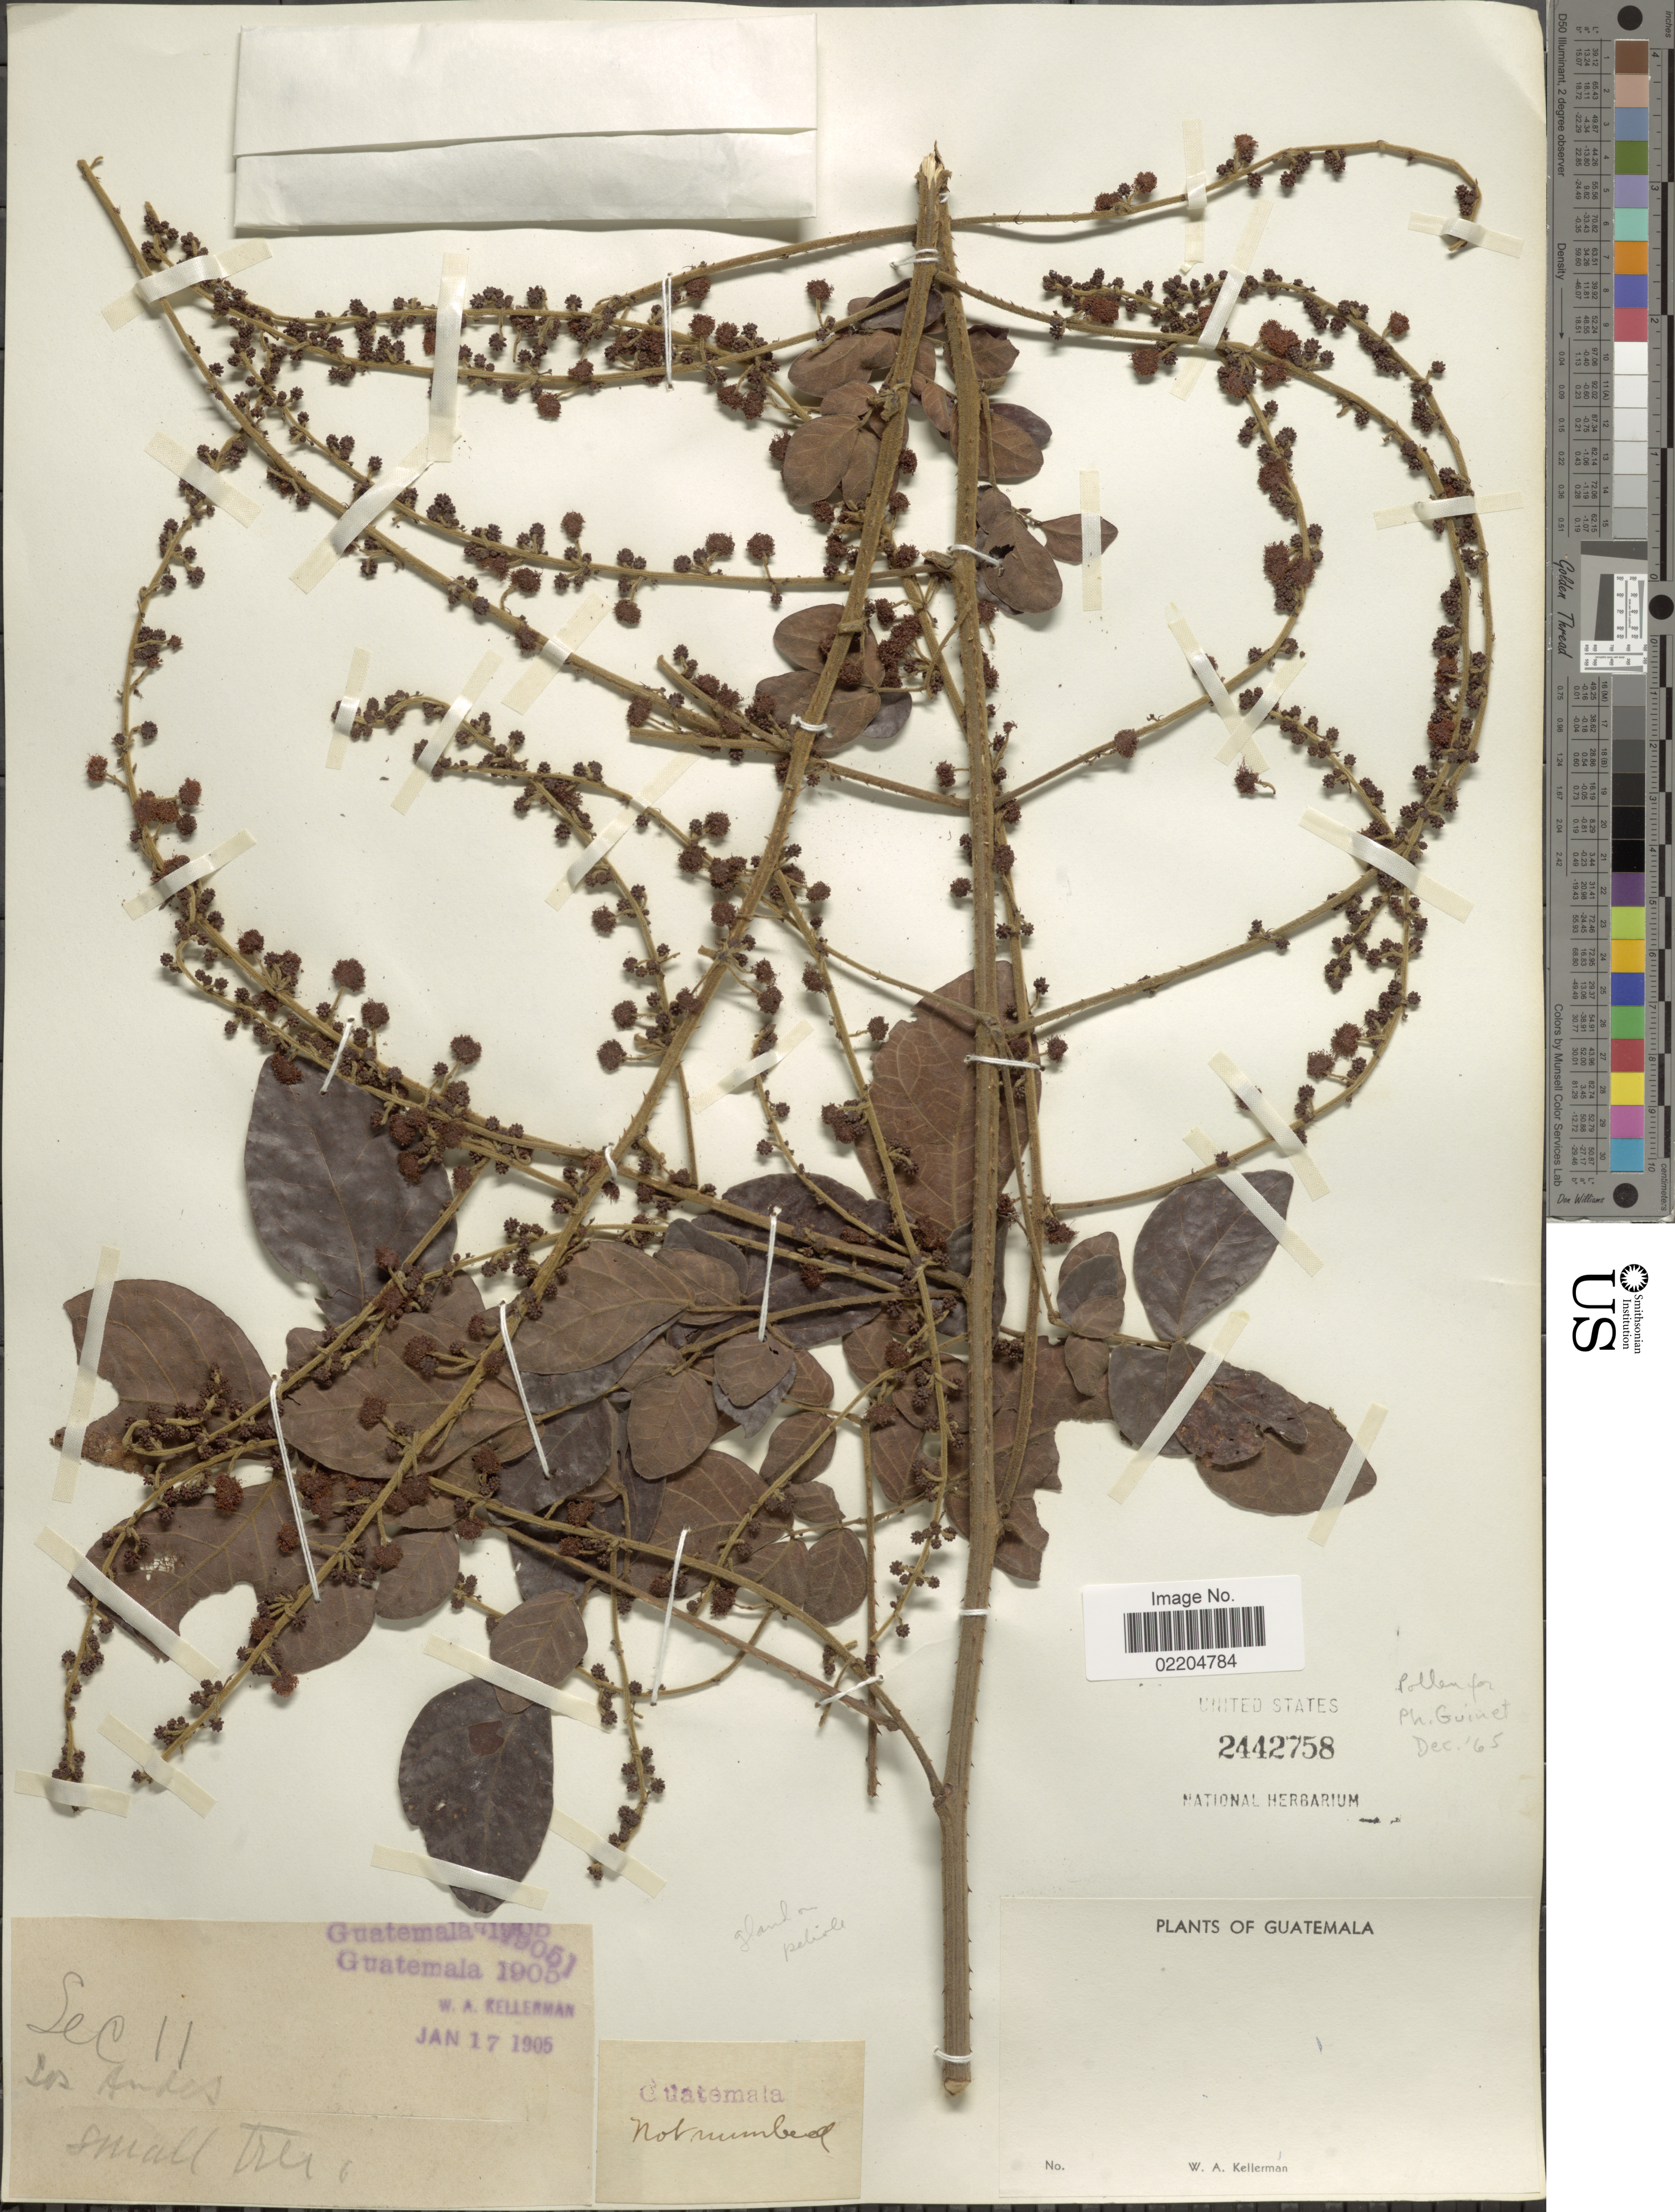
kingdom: Plantae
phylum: Tracheophyta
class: Magnoliopsida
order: Fabales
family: Fabaceae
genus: Mimosa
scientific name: Mimosa watsonii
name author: B.L. Rob.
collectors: W. Kellerman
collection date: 1905-01-17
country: Guatemala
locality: Guatemala. Los antes [unsure placement]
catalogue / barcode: US 2442758